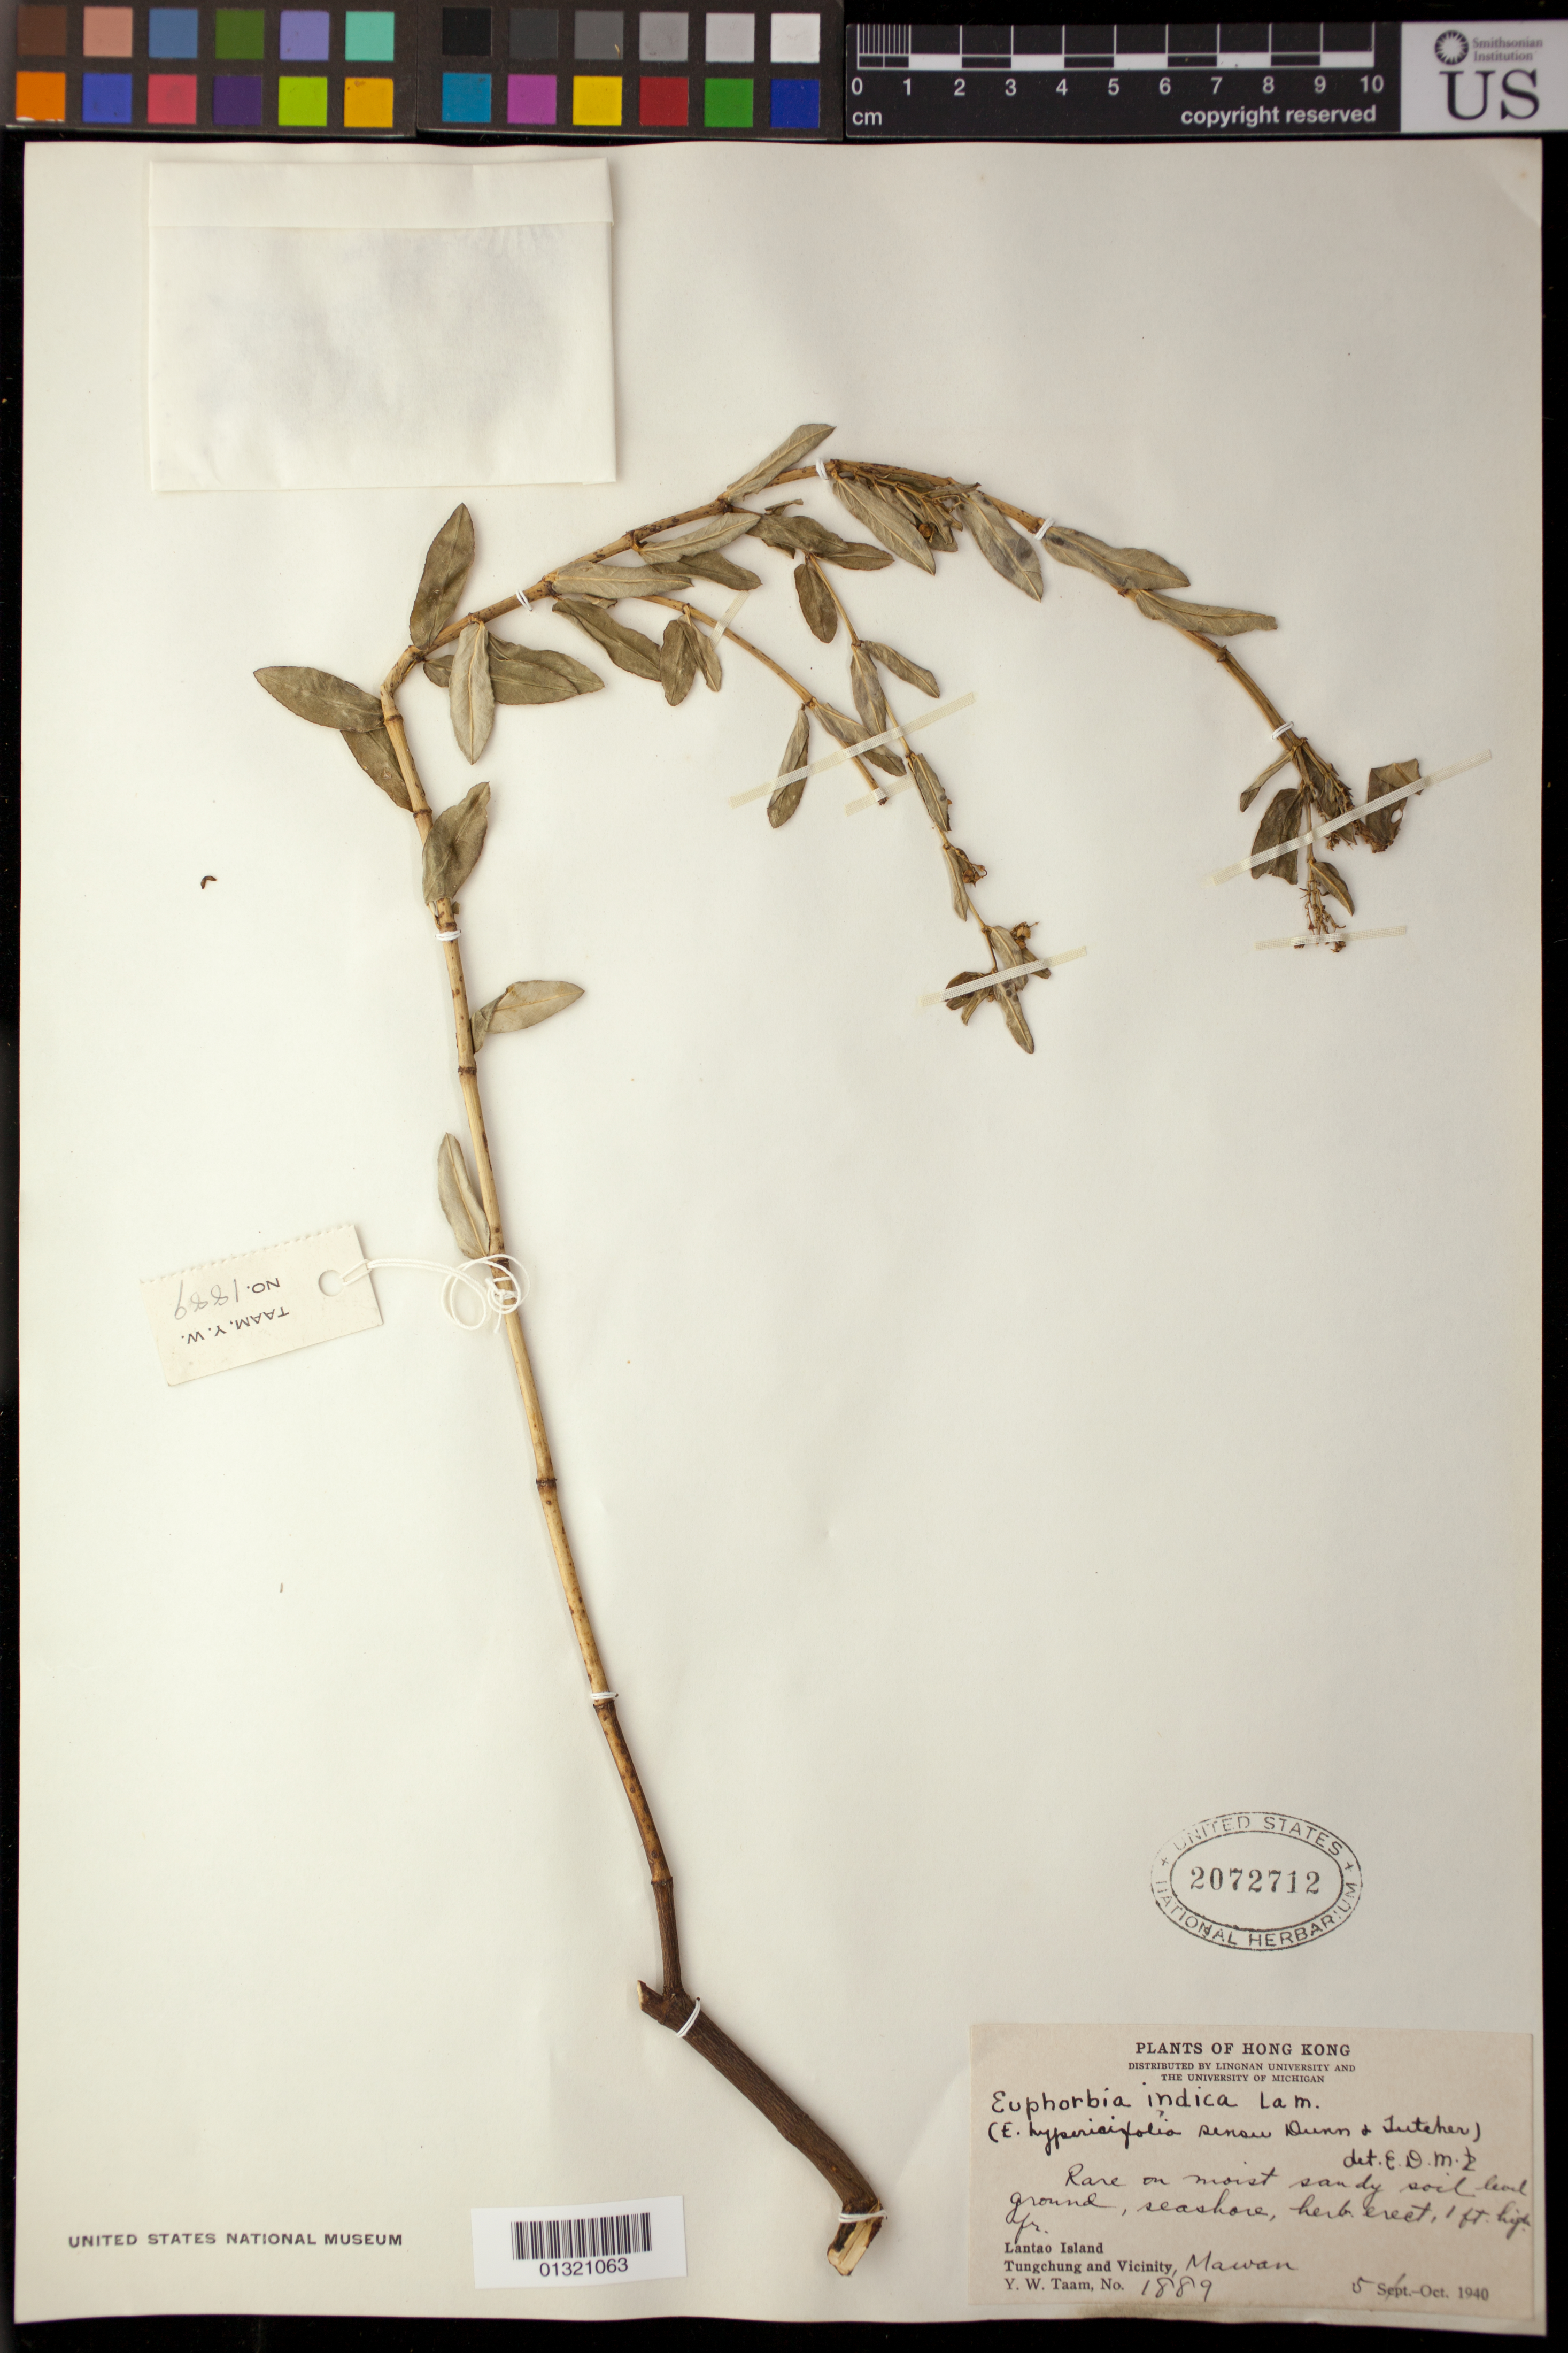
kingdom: Plantae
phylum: Tracheophyta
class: Magnoliopsida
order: Malpighiales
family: Euphorbiaceae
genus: Euphorbia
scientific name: Euphorbia bifida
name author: Hook. & Arn.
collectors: Y. W. Taam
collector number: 1889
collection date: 1940-10-05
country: China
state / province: Hong Kong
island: Lan Tao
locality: Lantao Island, Tungchung and Vicinity, Mawan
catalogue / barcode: US 2072712